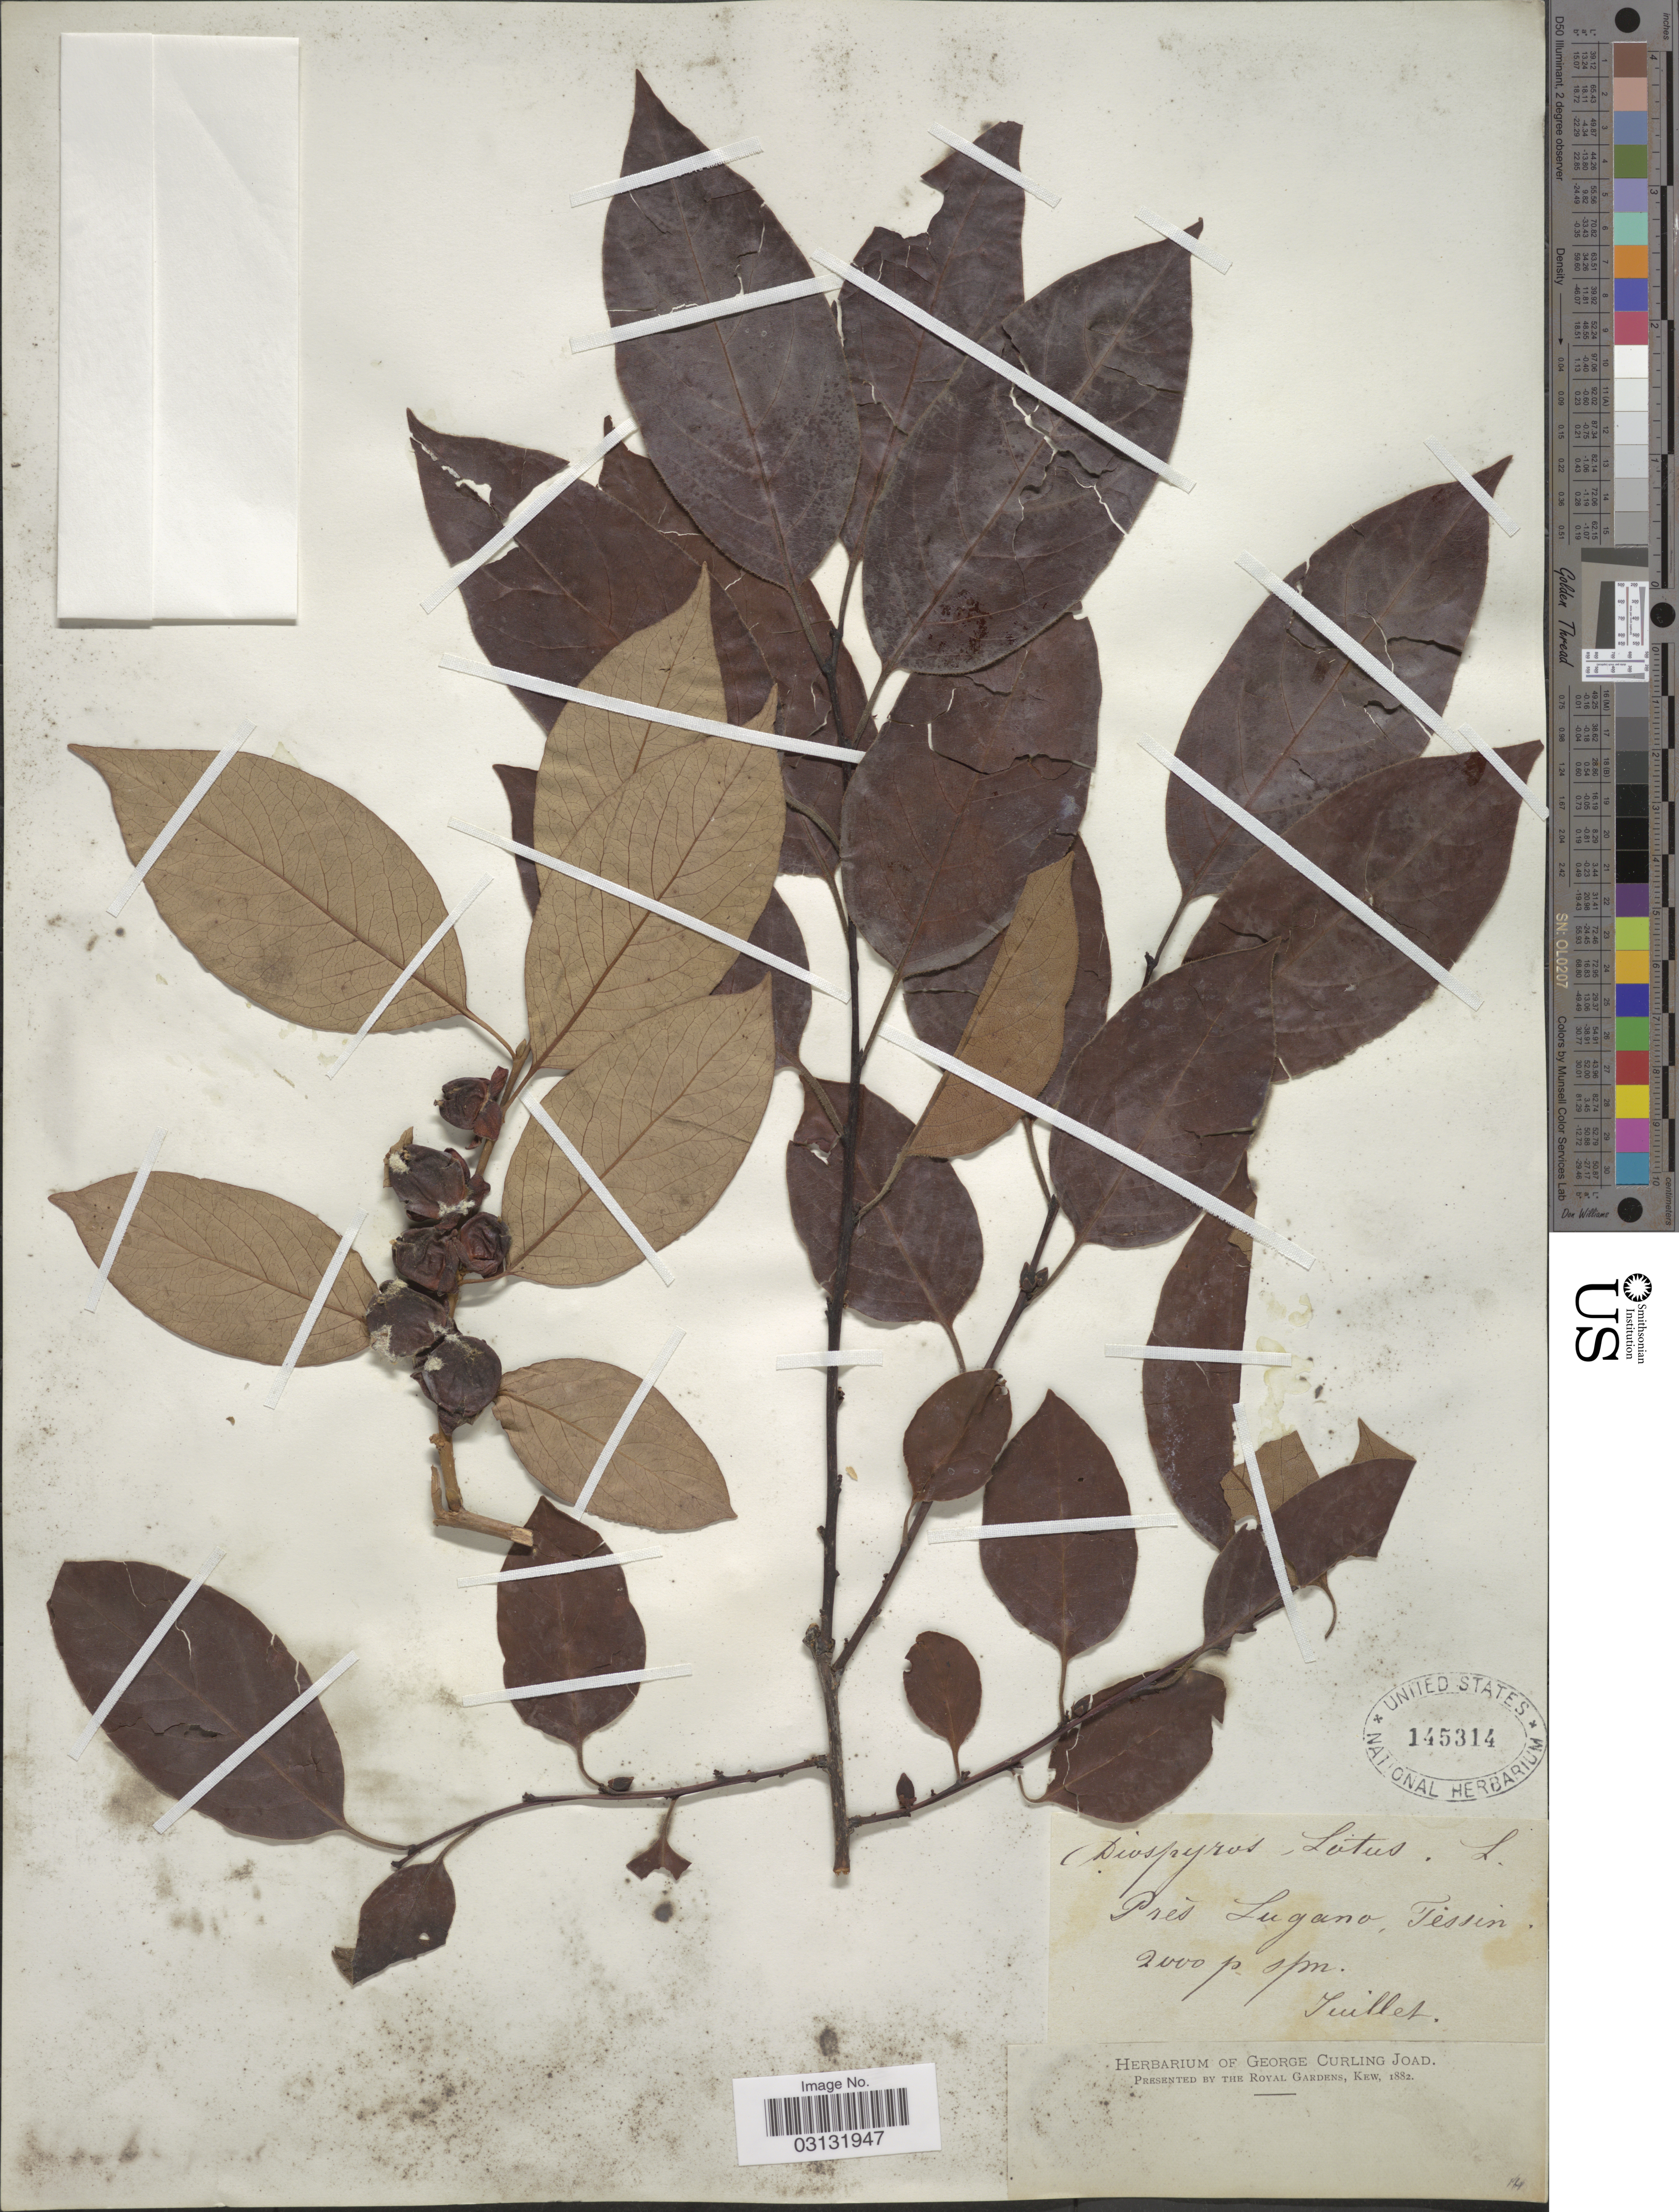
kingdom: Plantae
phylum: Tracheophyta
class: Magnoliopsida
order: Ericales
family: Ebenaceae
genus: Diospyros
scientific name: Diospyros lotus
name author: L.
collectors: ex herb. George Curling Joad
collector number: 14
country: Italy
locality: Prés Lugano, Tessin.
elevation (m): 2000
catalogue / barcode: US 145314